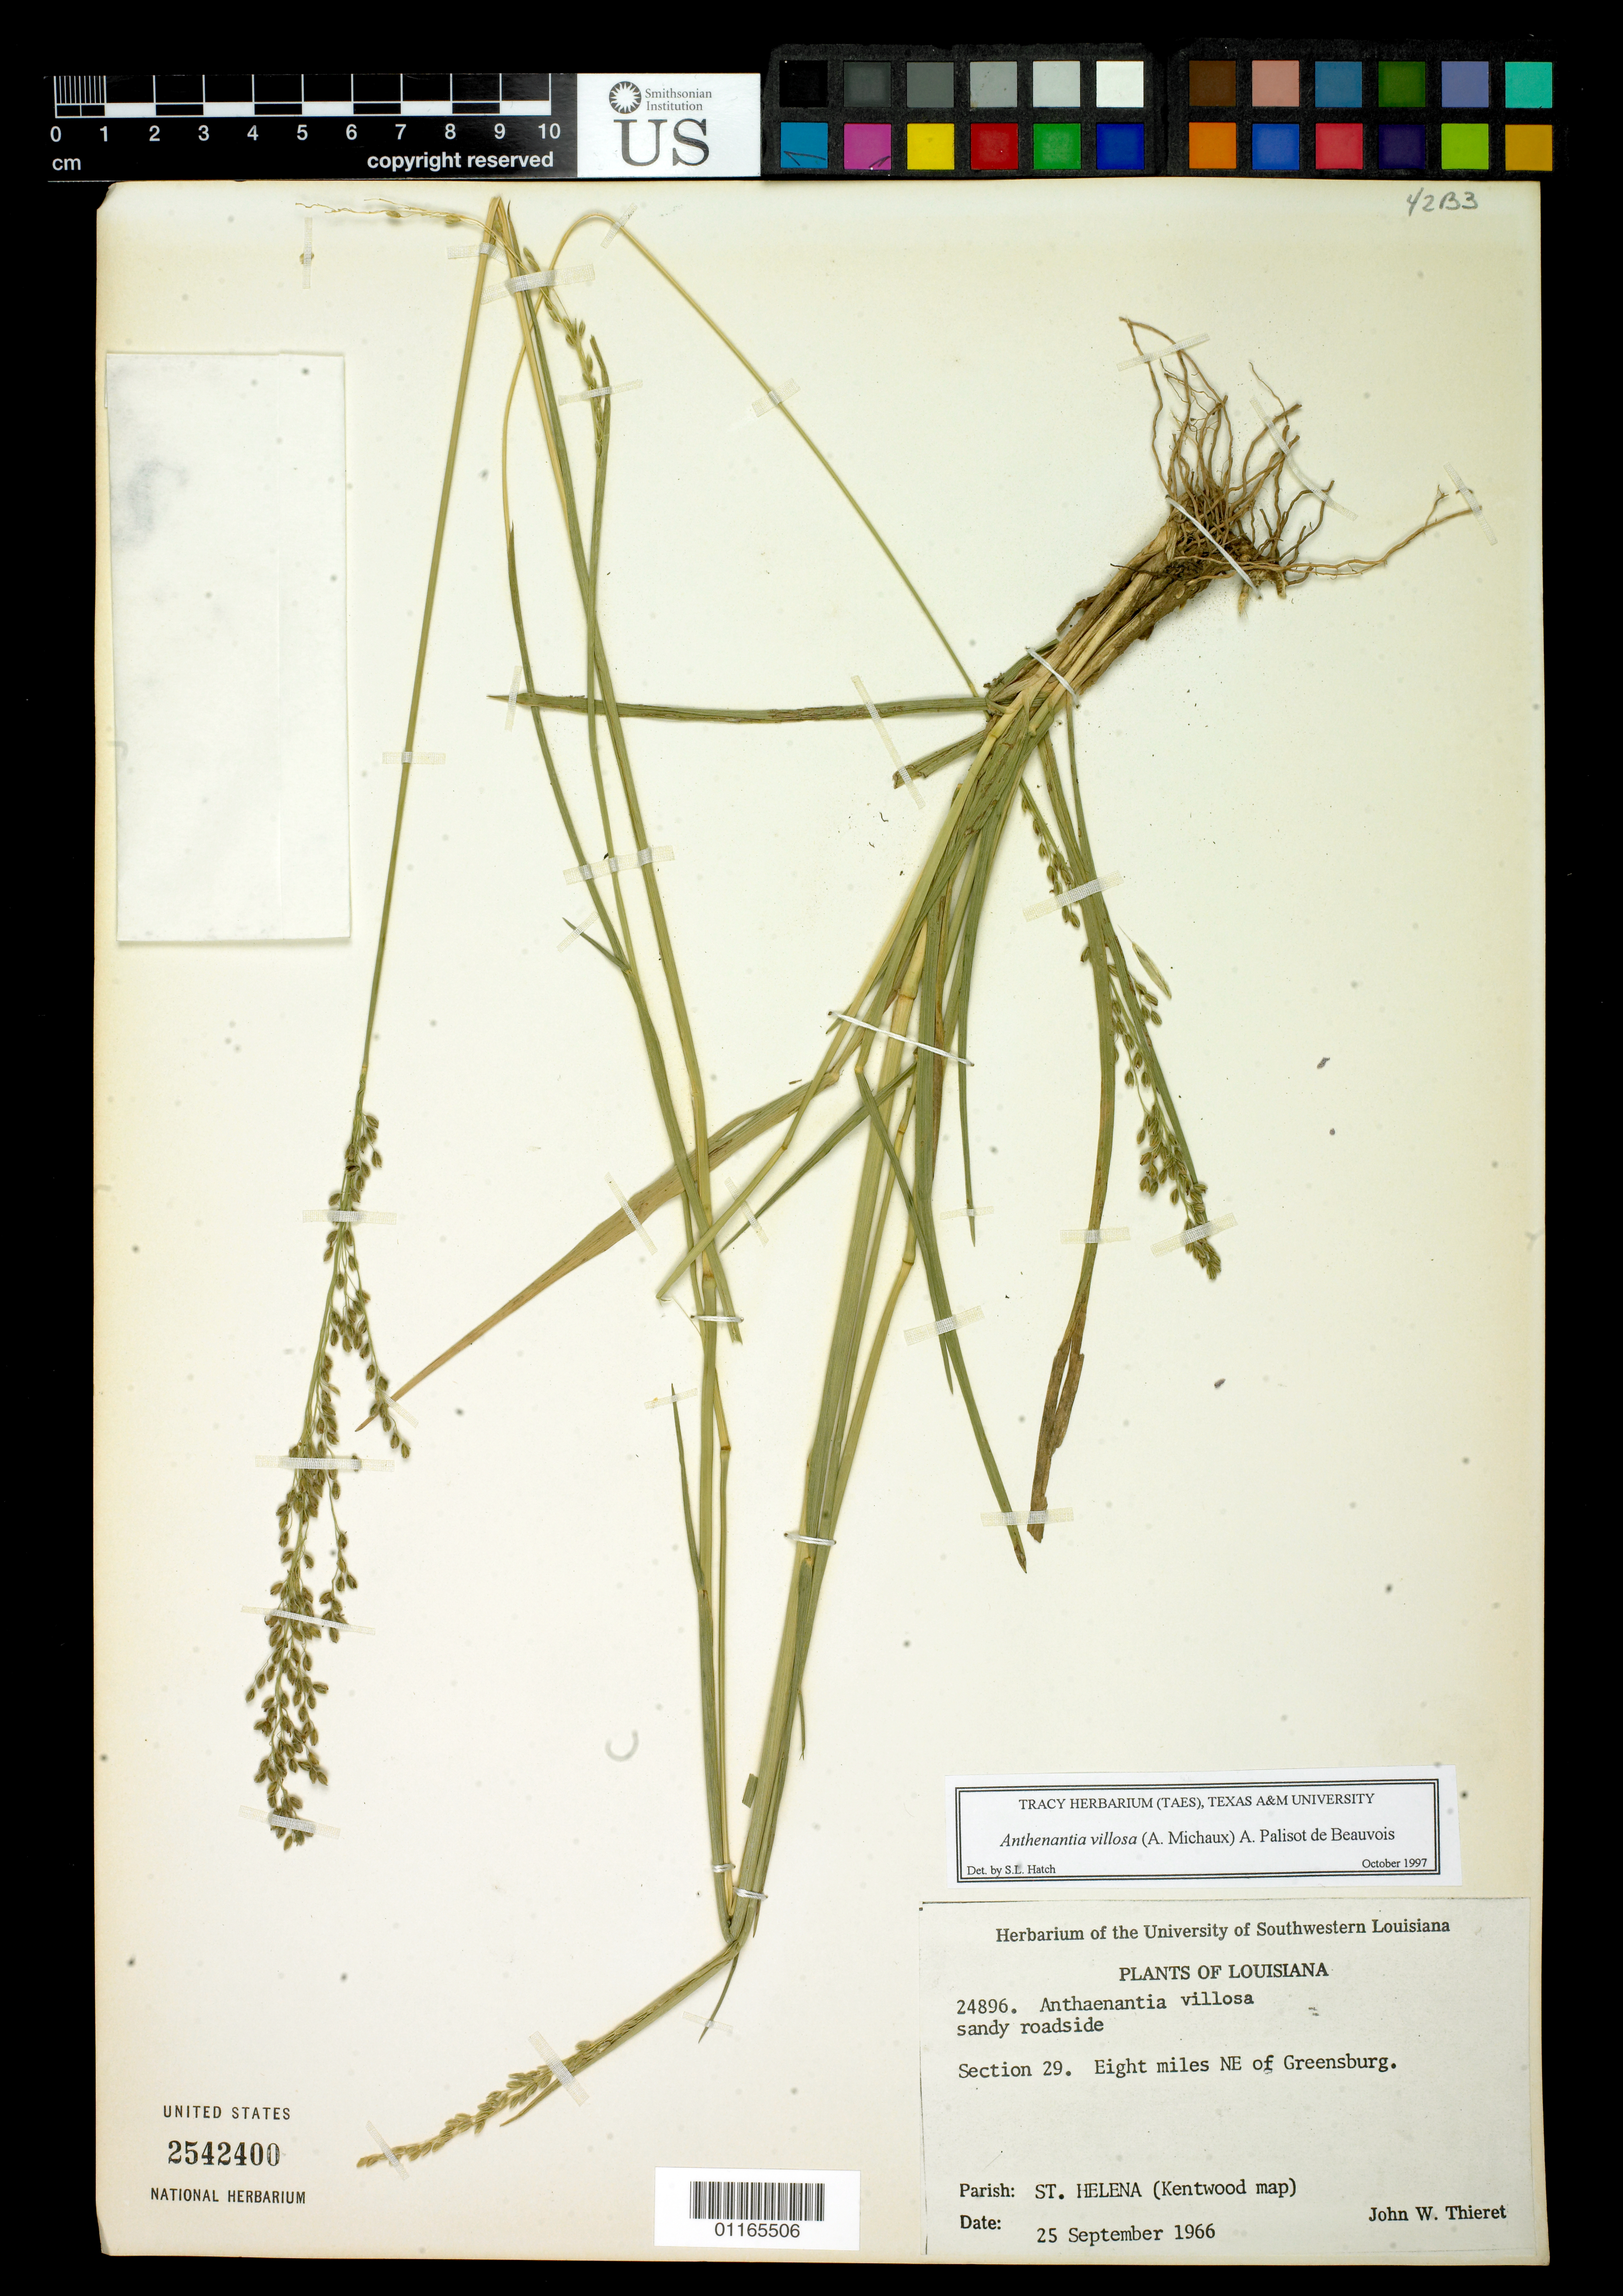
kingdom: Plantae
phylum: Tracheophyta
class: Liliopsida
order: Poales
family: Poaceae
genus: Anthaenantia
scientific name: Anthaenantia villosa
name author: (Michx.) P. Beauv.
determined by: Hatch, Stephan L., Curator (TAES), Texas A & M University (UNITED STATES)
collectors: J. W. Thieret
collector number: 24896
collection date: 1966-09-25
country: United States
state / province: Louisiana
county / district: St. Helena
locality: Section 29. Eight miles NE of Greensburg.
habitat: sandy roadside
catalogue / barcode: US 2542400